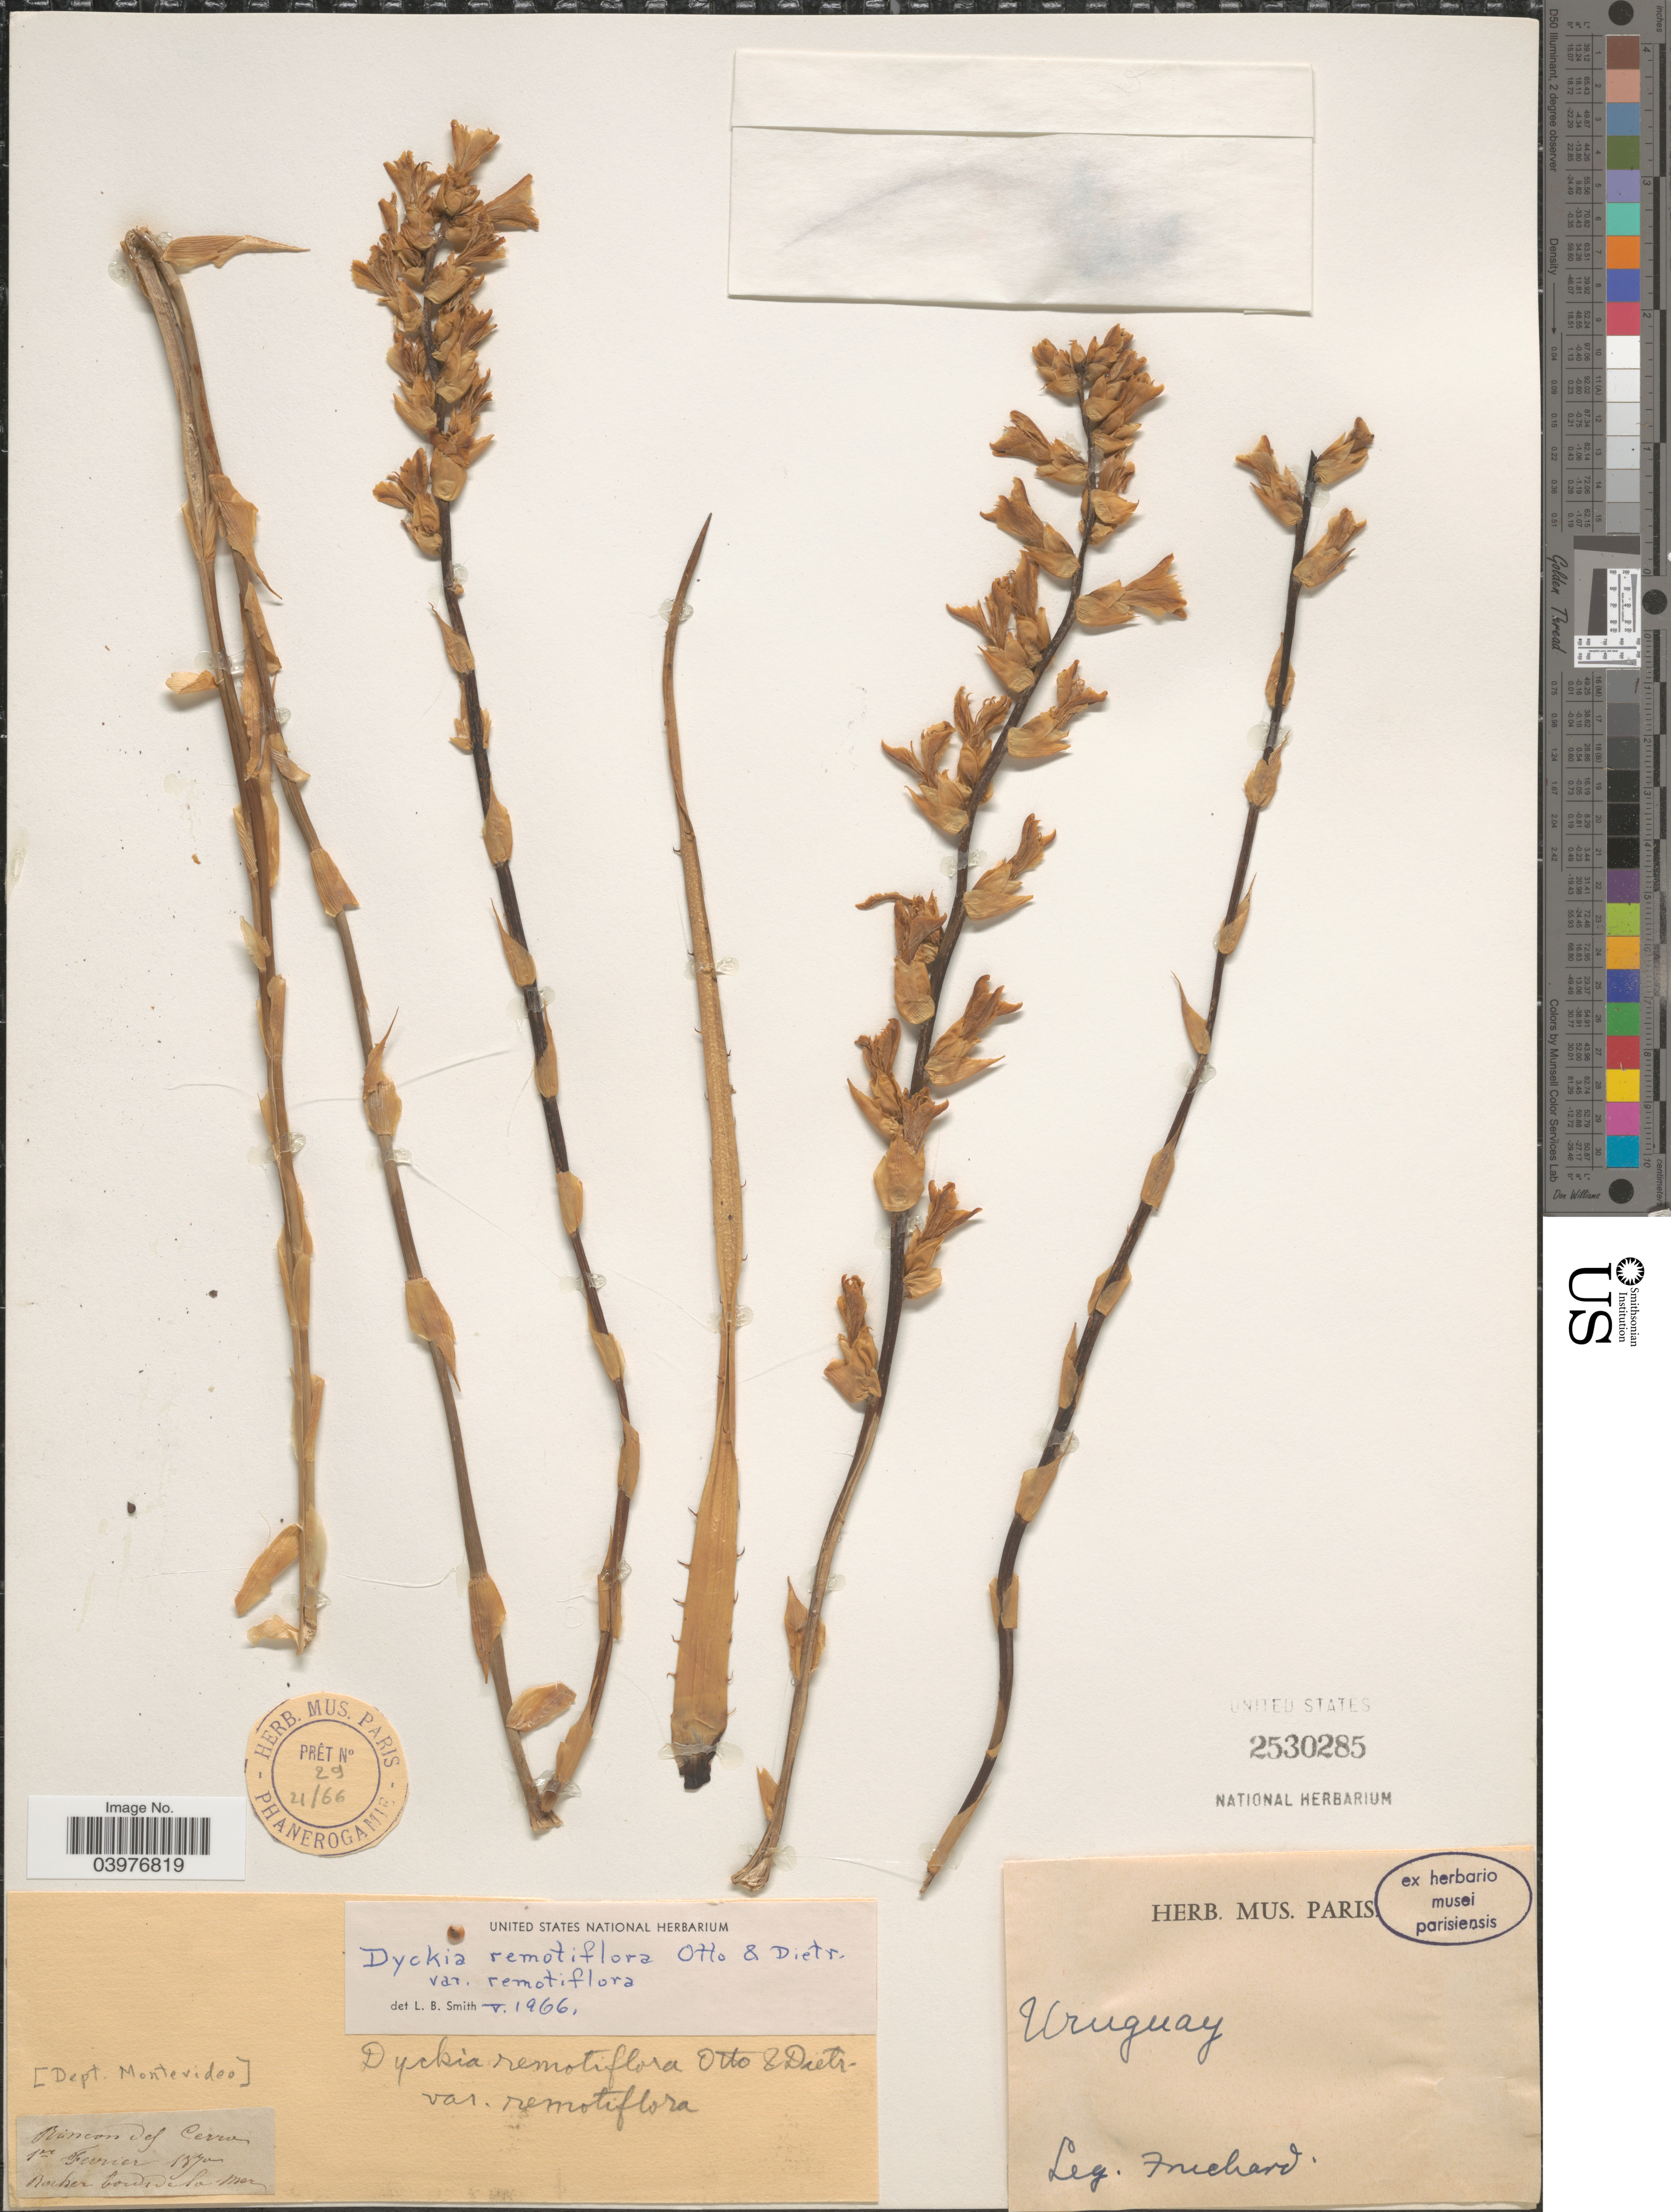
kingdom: Plantae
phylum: Tracheophyta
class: Liliopsida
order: Poales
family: Bromeliaceae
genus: Dyckia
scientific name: Dyckia remotiflora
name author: A. Dietr.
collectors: -. Fruchard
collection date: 1870-02-01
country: Uruguay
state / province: Montevideo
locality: [Dept. Montevideo]. Rincon del Cerro. Rocher bord de la Mer.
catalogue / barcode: US 2530285